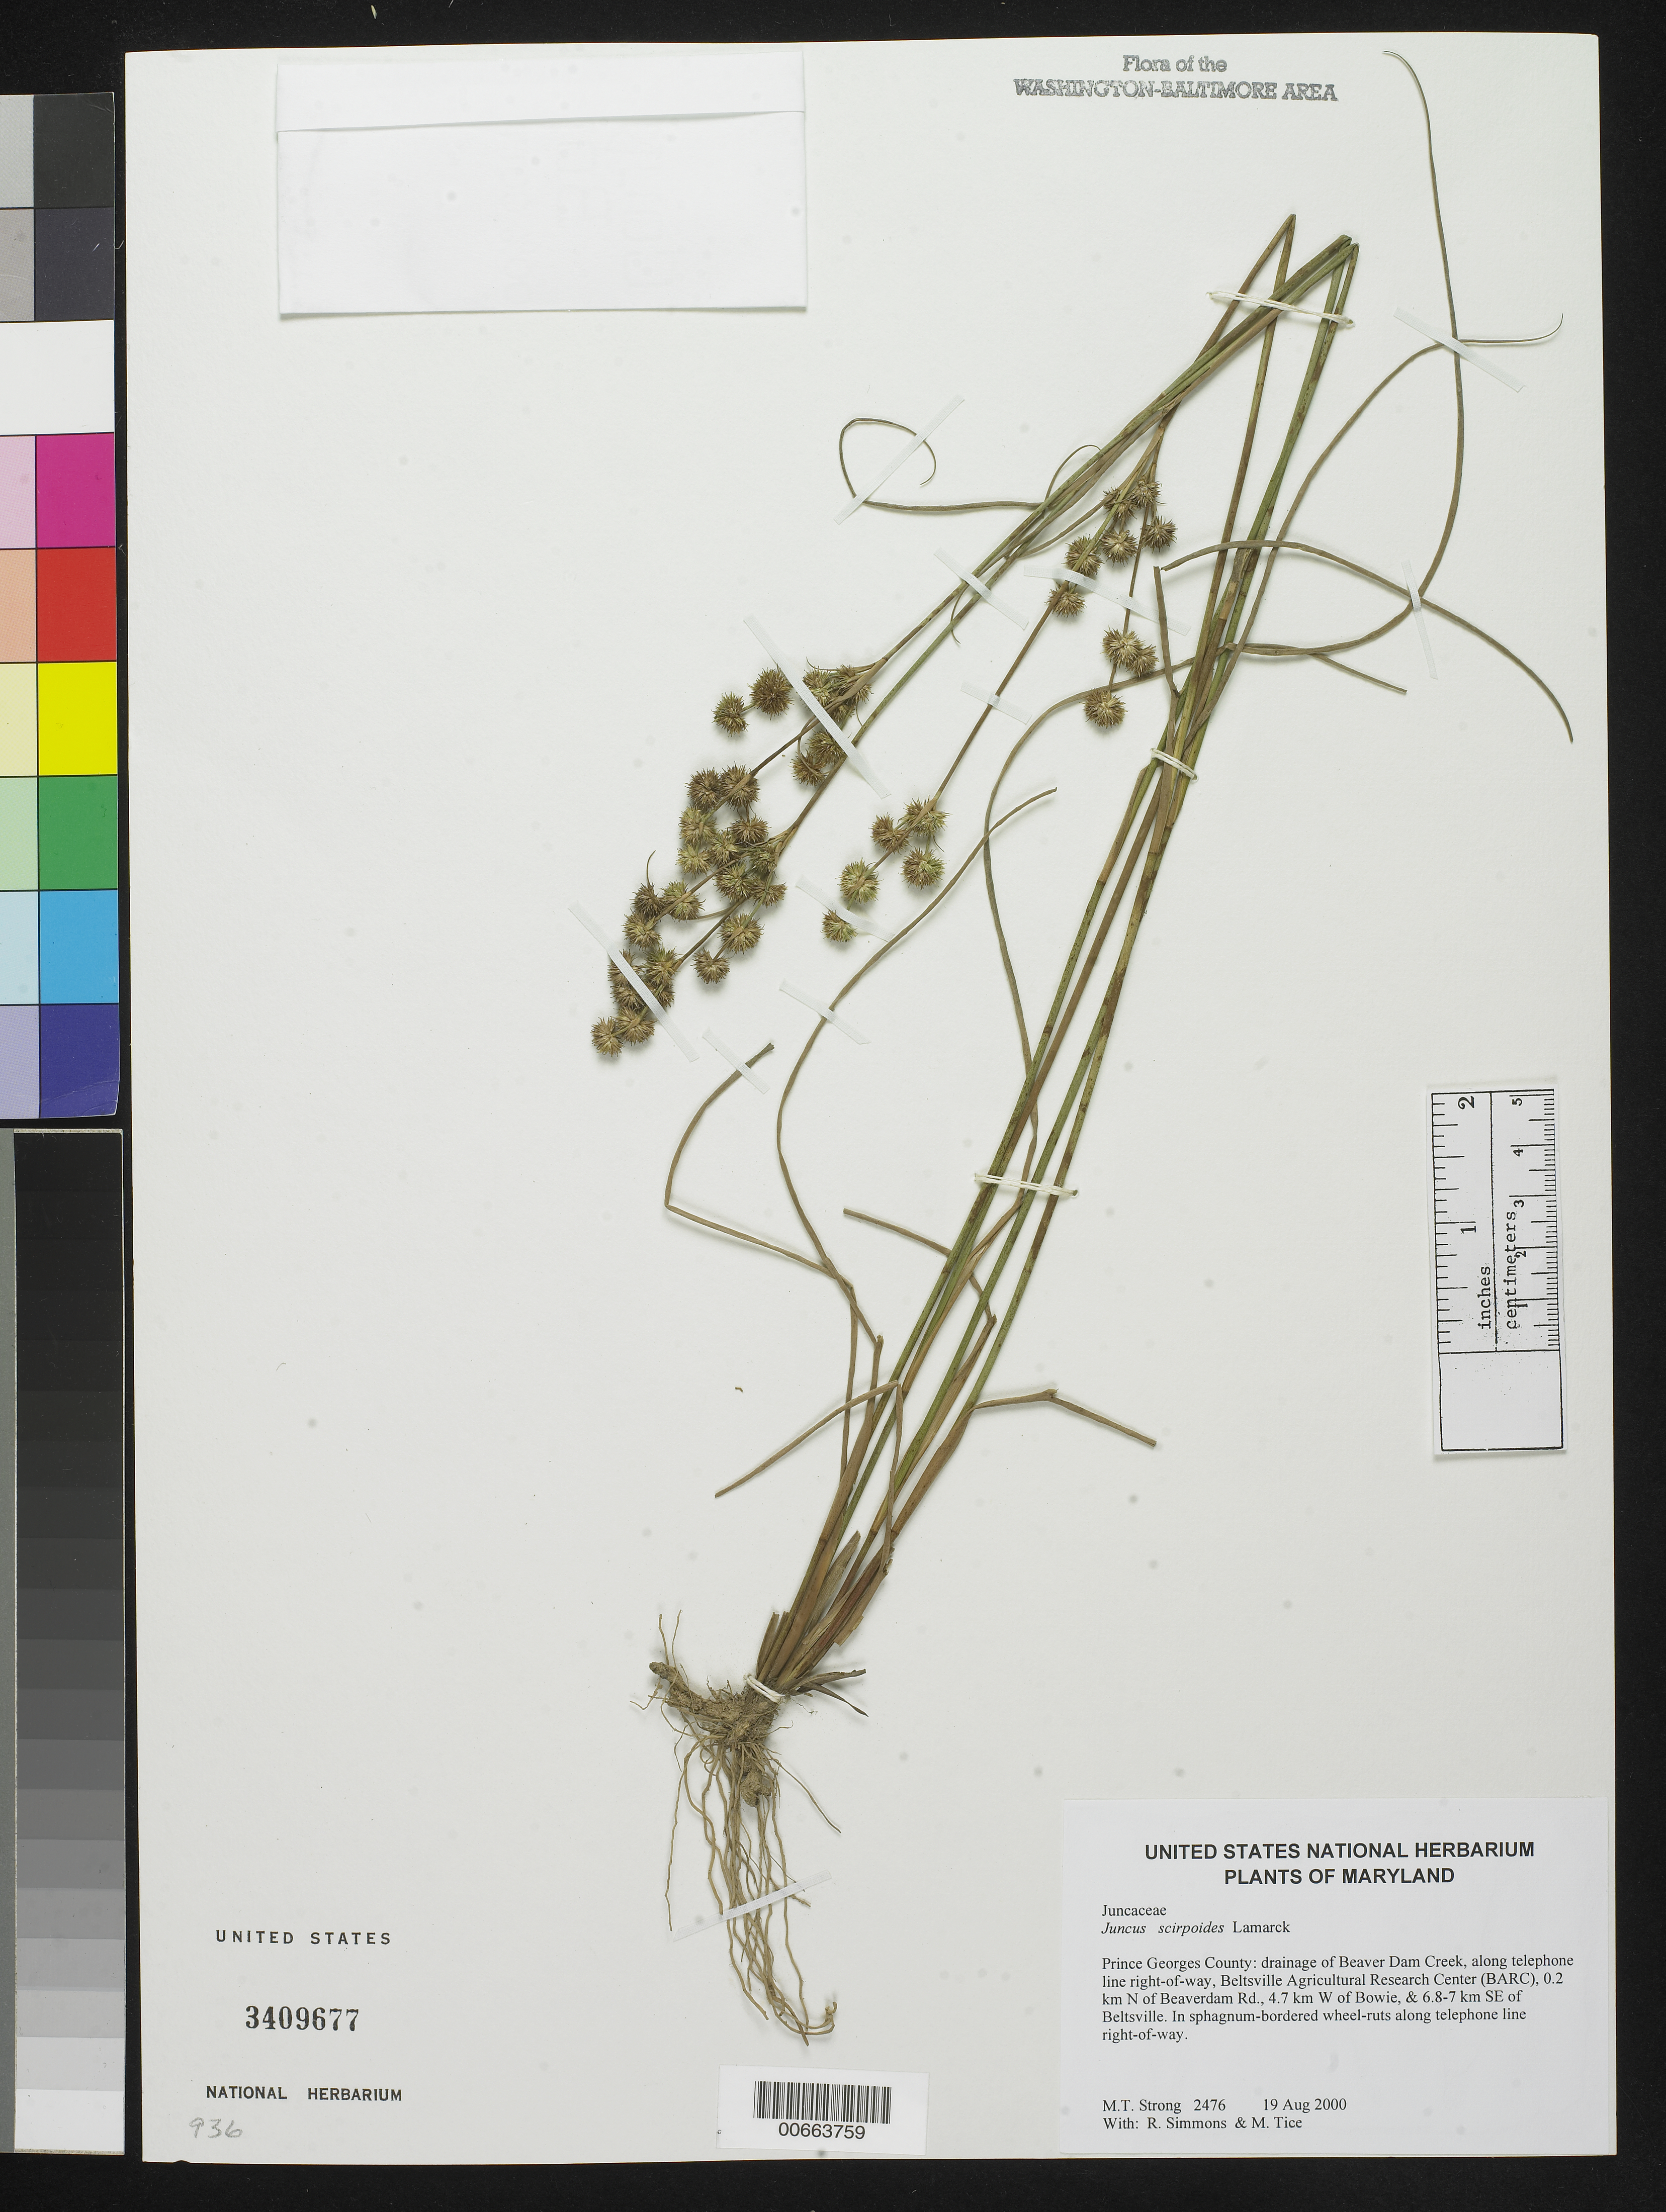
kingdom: Plantae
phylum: Tracheophyta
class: Liliopsida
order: Poales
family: Juncaceae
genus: Juncus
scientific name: Juncus scirpoides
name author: Lam.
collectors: M. T. Strong, R. Simmons & M. Tice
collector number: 2476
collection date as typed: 19 Aug 2000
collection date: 2000-08-19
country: United States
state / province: Maryland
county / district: Prince George's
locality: Drainage of Beaver Dam Creek, along telephone line right-of-way, Beltsville Agricultural Research Center (BARC), 0.2 km N of Beaverdam Rd., 4.7 km W of Bowie, & 6.8-7 km SE of Beltsville.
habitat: In sphagnum-bordered wheel-ruts along telephone line right-of-way.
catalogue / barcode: US 3409677